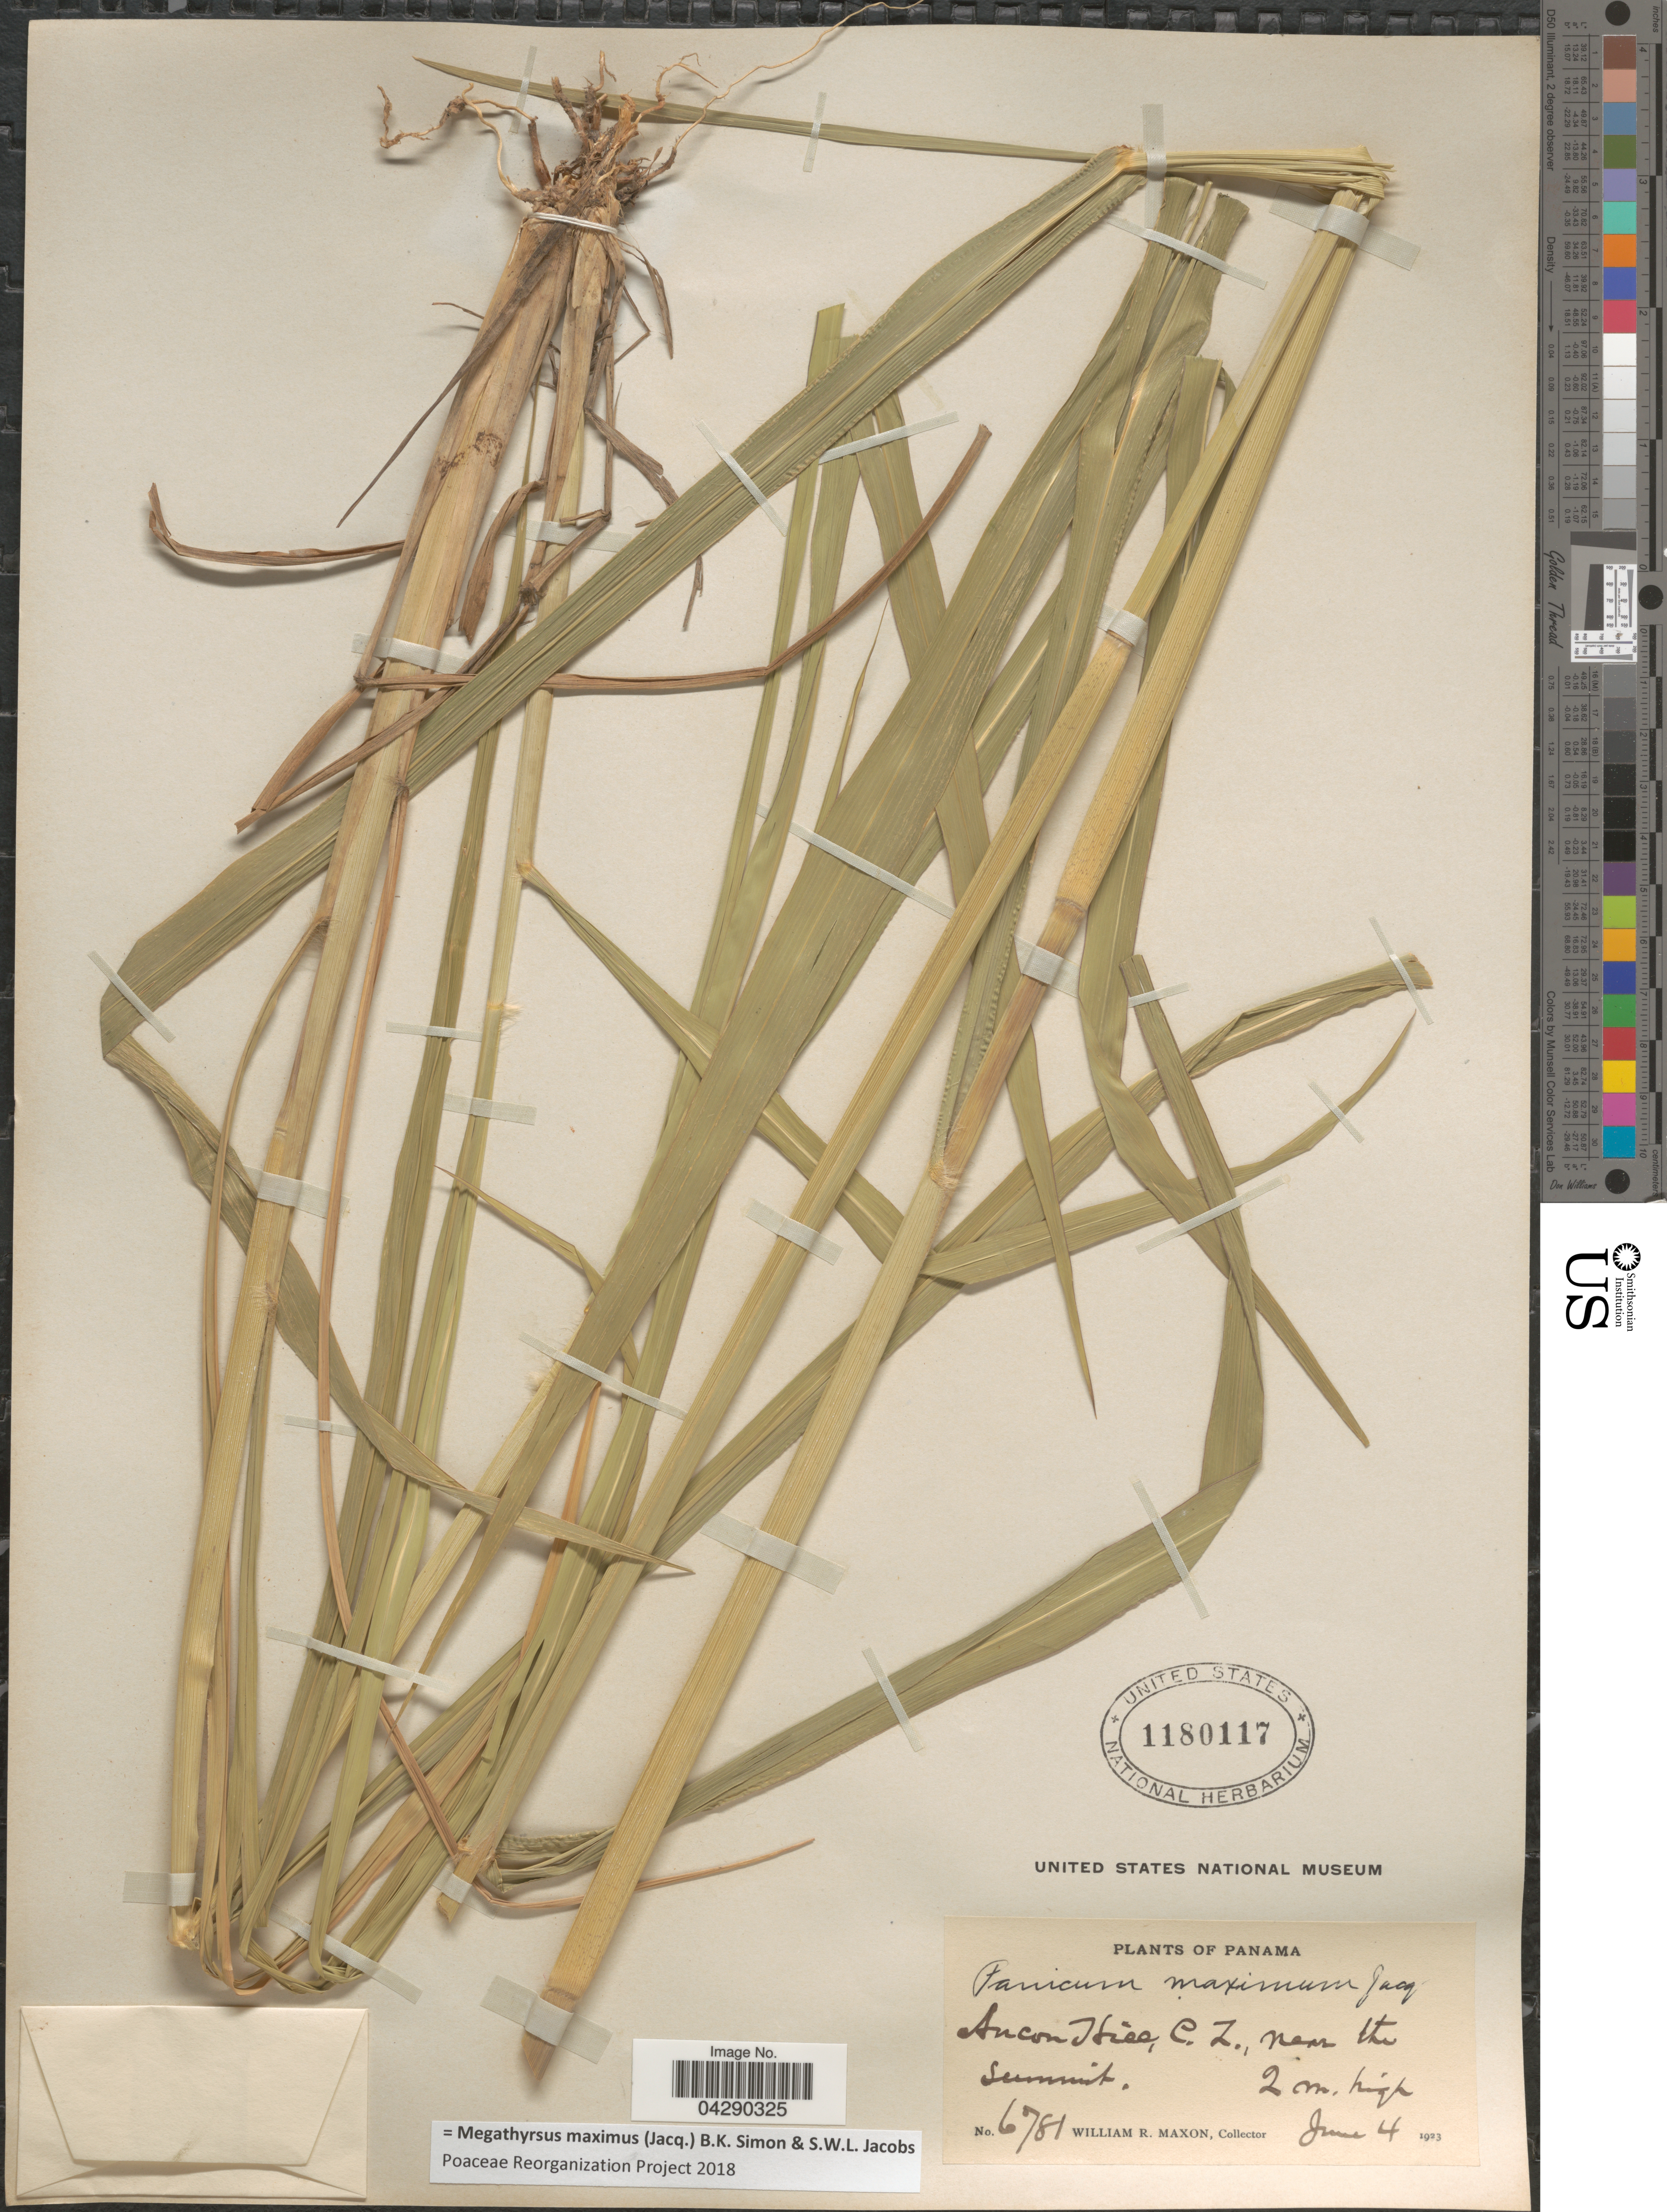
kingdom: Plantae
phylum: Tracheophyta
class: Liliopsida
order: Poales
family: Poaceae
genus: Megathyrsus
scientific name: Megathyrsus maximus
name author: (Jacq.) B.K. Simon & S.W.L. Jacobs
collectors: W. R. Maxon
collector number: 6781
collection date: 1923-06-04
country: Panama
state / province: Colón / Panamá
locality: Ancon Hill, C. Z., near the summit.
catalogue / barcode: US 1180117